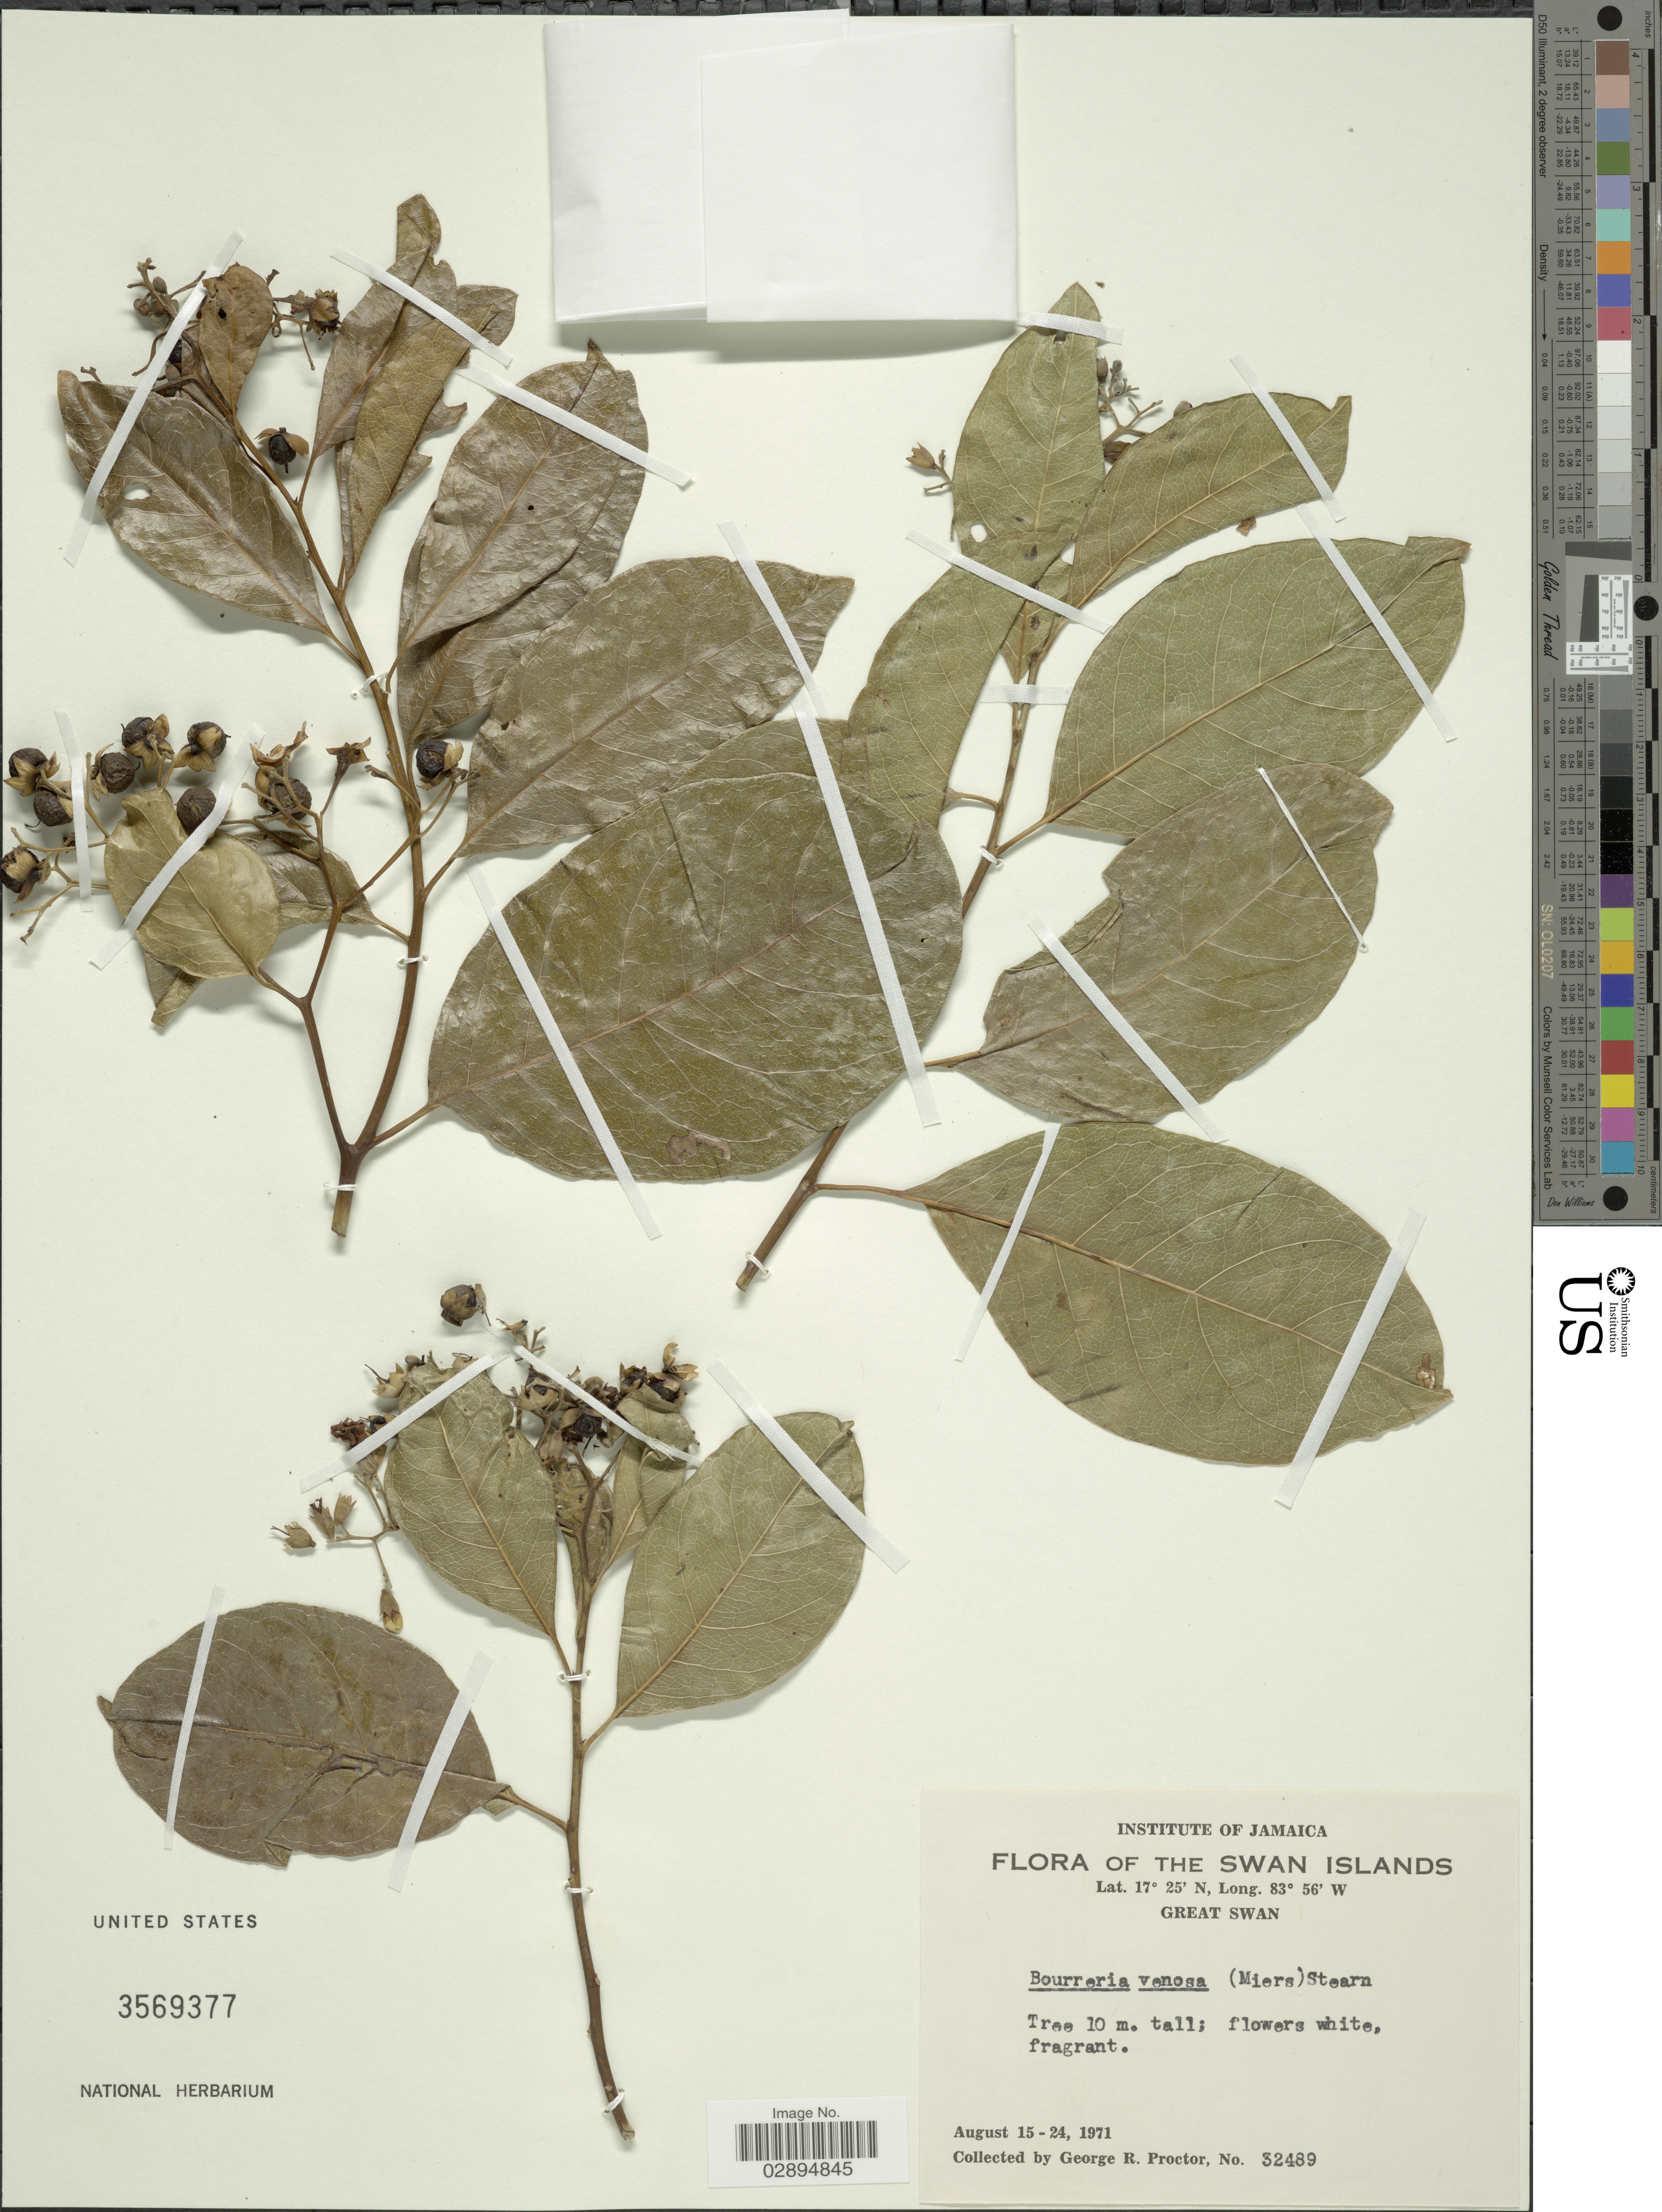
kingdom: Plantae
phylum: Tracheophyta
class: Magnoliopsida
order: Boraginales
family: Ehretiaceae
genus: Bourreria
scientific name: Bourreria venosa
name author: (Miers) Stearn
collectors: G. R. Proctor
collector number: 32489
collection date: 1971-08-15/1971-08-24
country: Honduras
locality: The Swan Islands, Great Swan.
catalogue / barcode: US 3569377